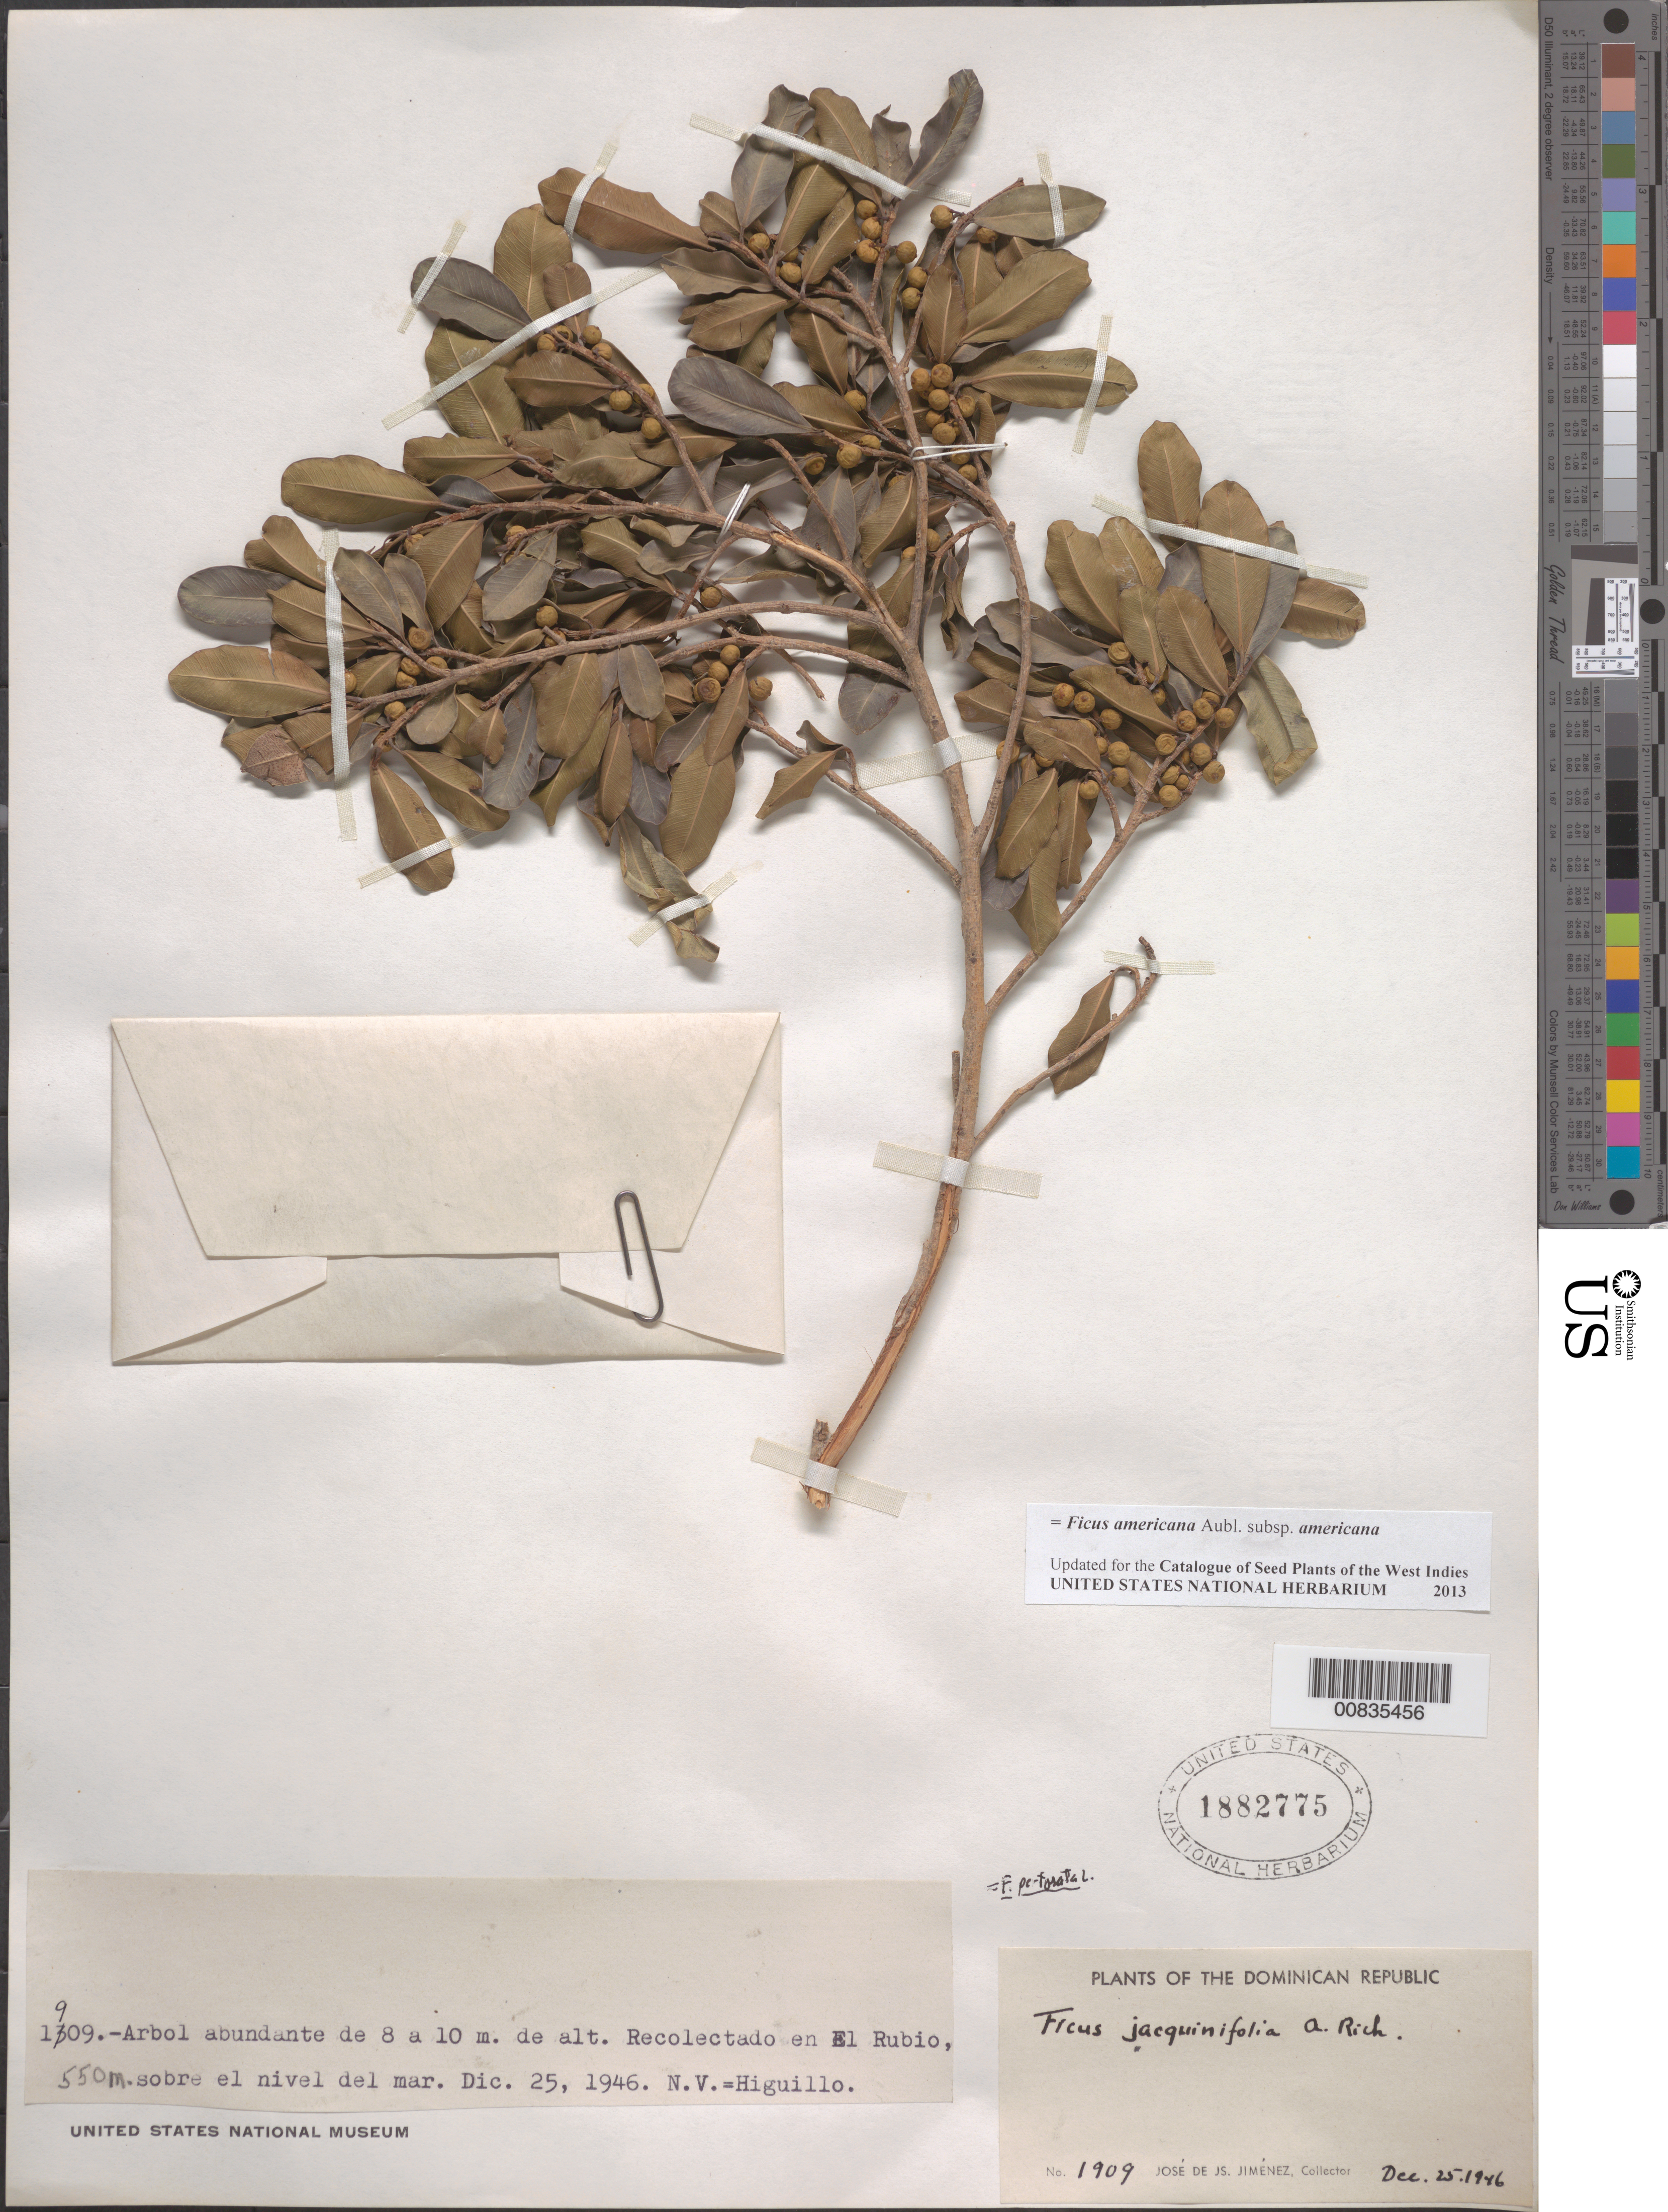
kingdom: Plantae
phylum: Tracheophyta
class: Magnoliopsida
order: Rosales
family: Moraceae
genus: Ficus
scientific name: Ficus perforata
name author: L.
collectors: J. J. Jiménez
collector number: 1909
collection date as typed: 25 Dec 1946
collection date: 1946-12-25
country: Dominican Republic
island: Hispaniola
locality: El Rubio.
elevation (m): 550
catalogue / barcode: US 1882775